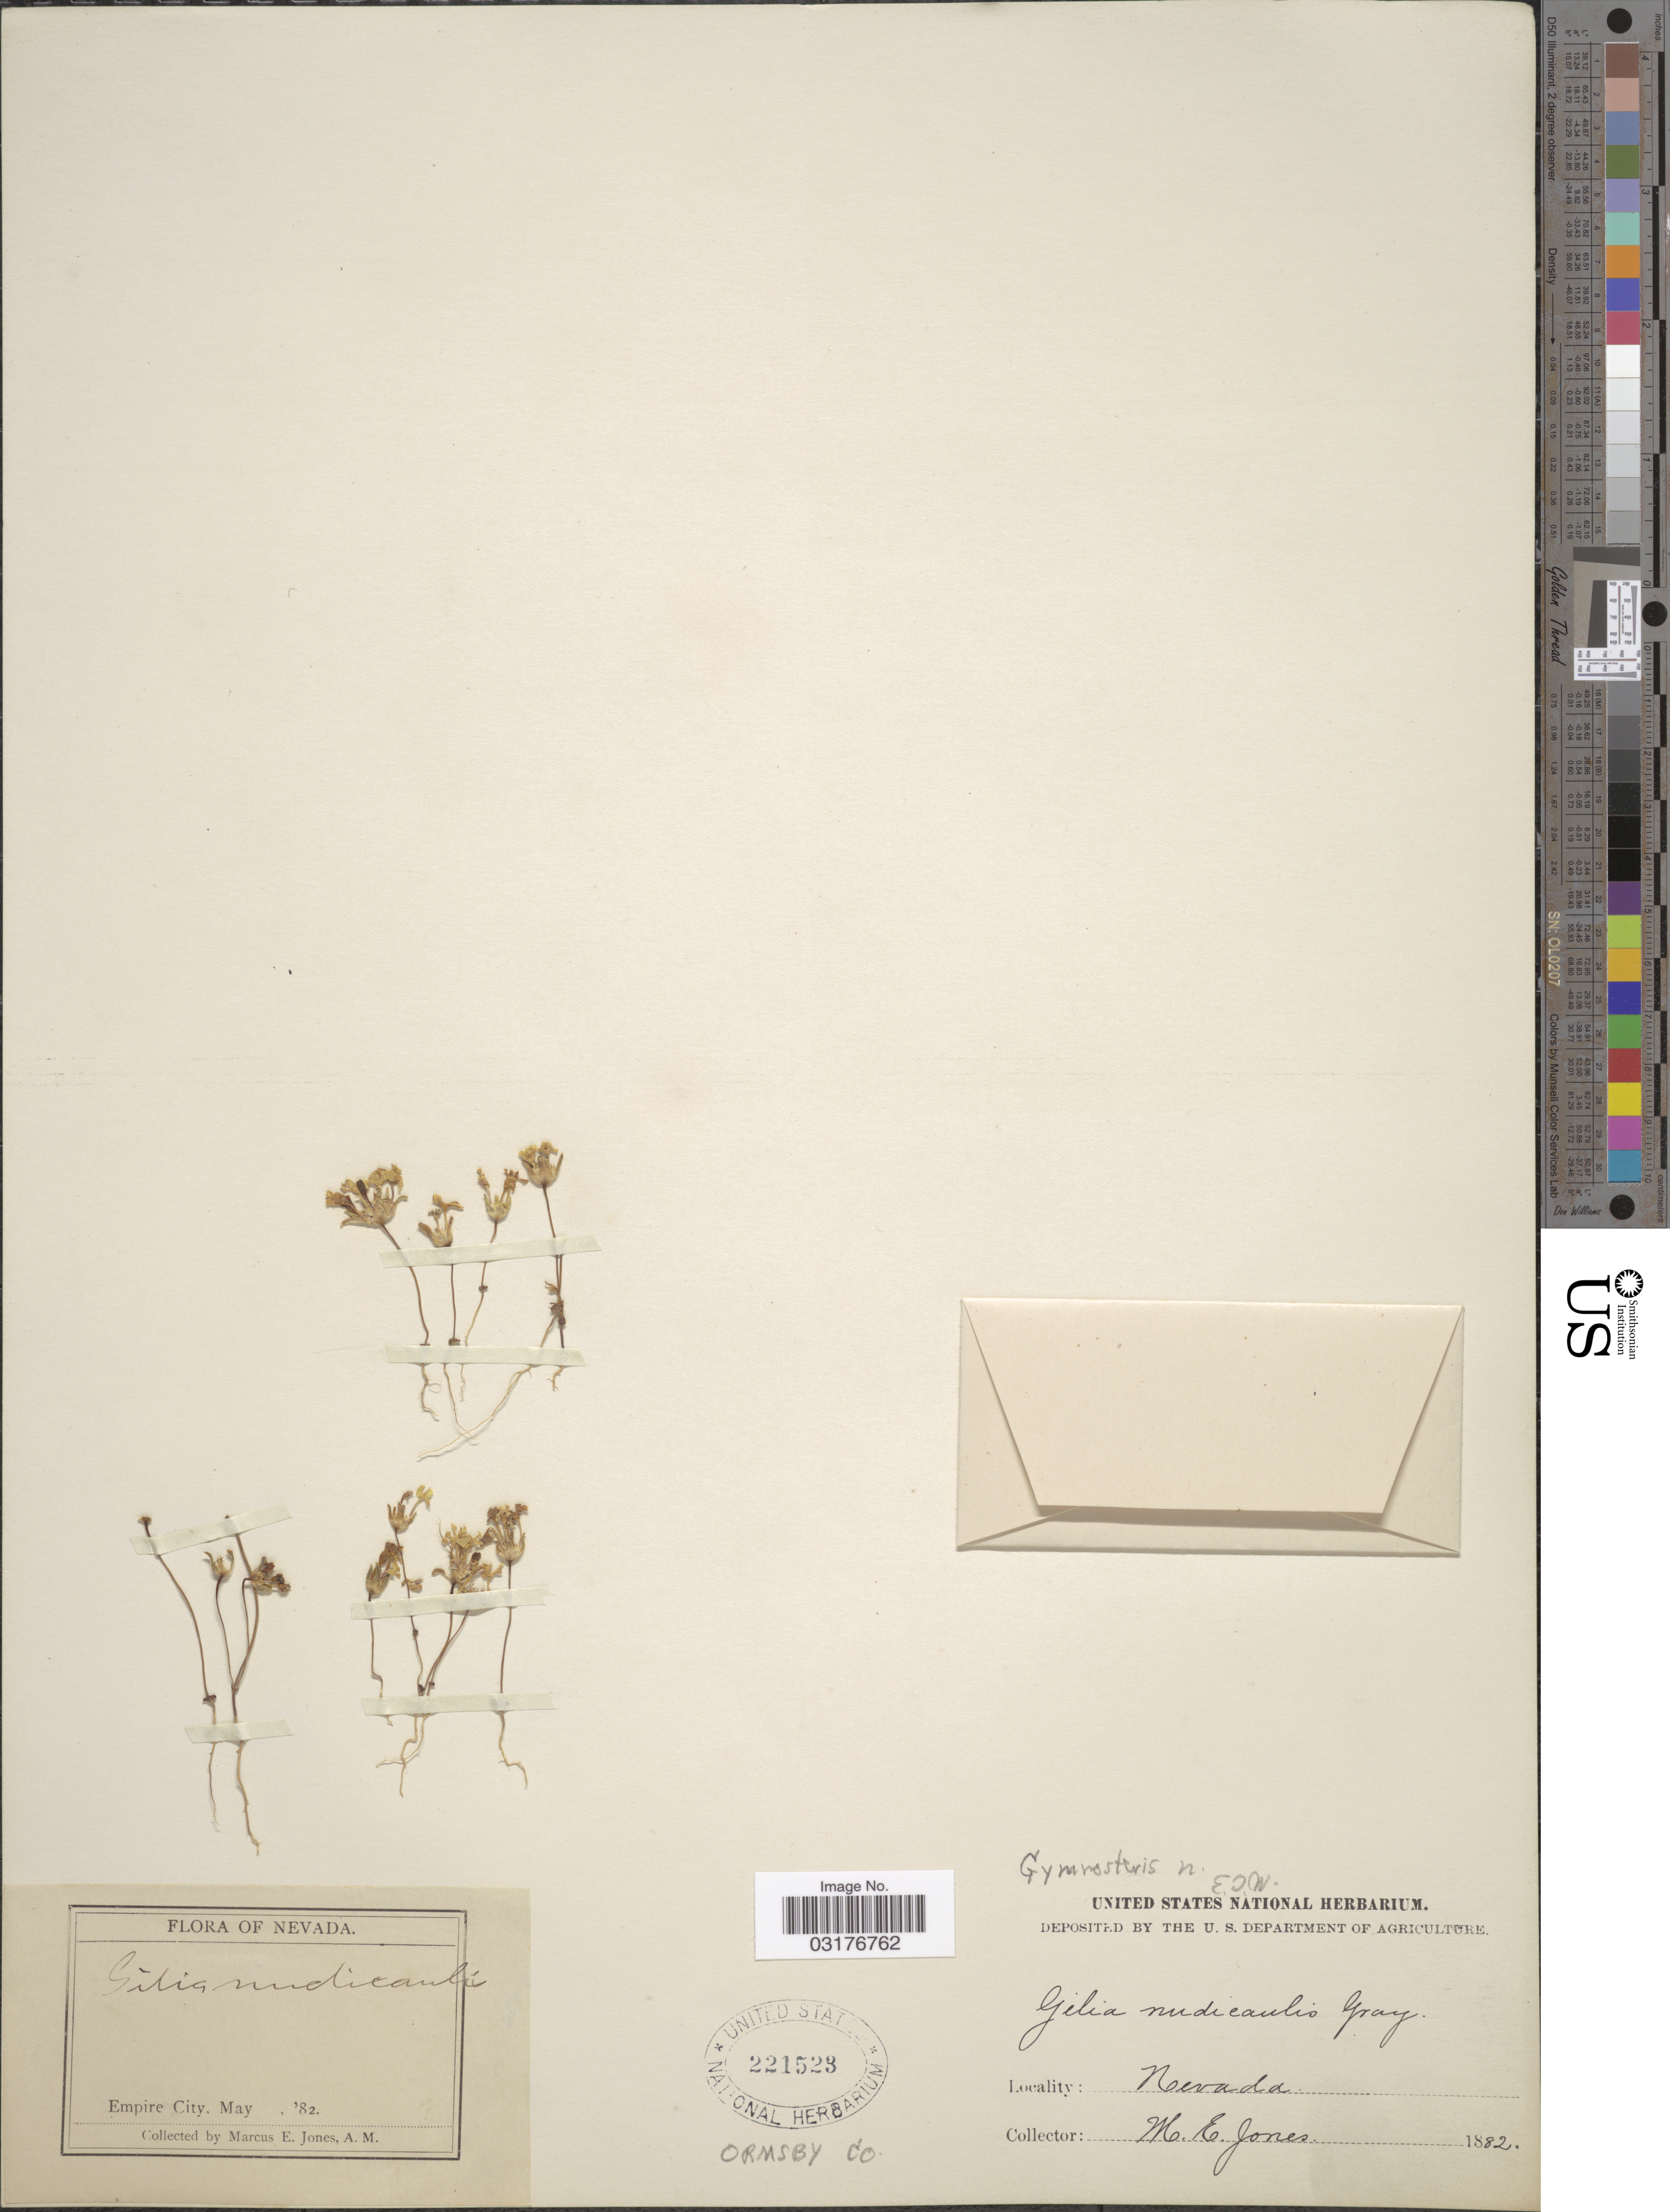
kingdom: Plantae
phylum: Tracheophyta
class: Magnoliopsida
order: Ericales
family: Polemoniaceae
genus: Gymnosteris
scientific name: Gymnosteris nudicaulis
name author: (Hook. & Arn.) Greene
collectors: M. E. Jones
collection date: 1882-05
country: United States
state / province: Nevada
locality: Empire City. Ormsby Co.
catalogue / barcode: US 221523